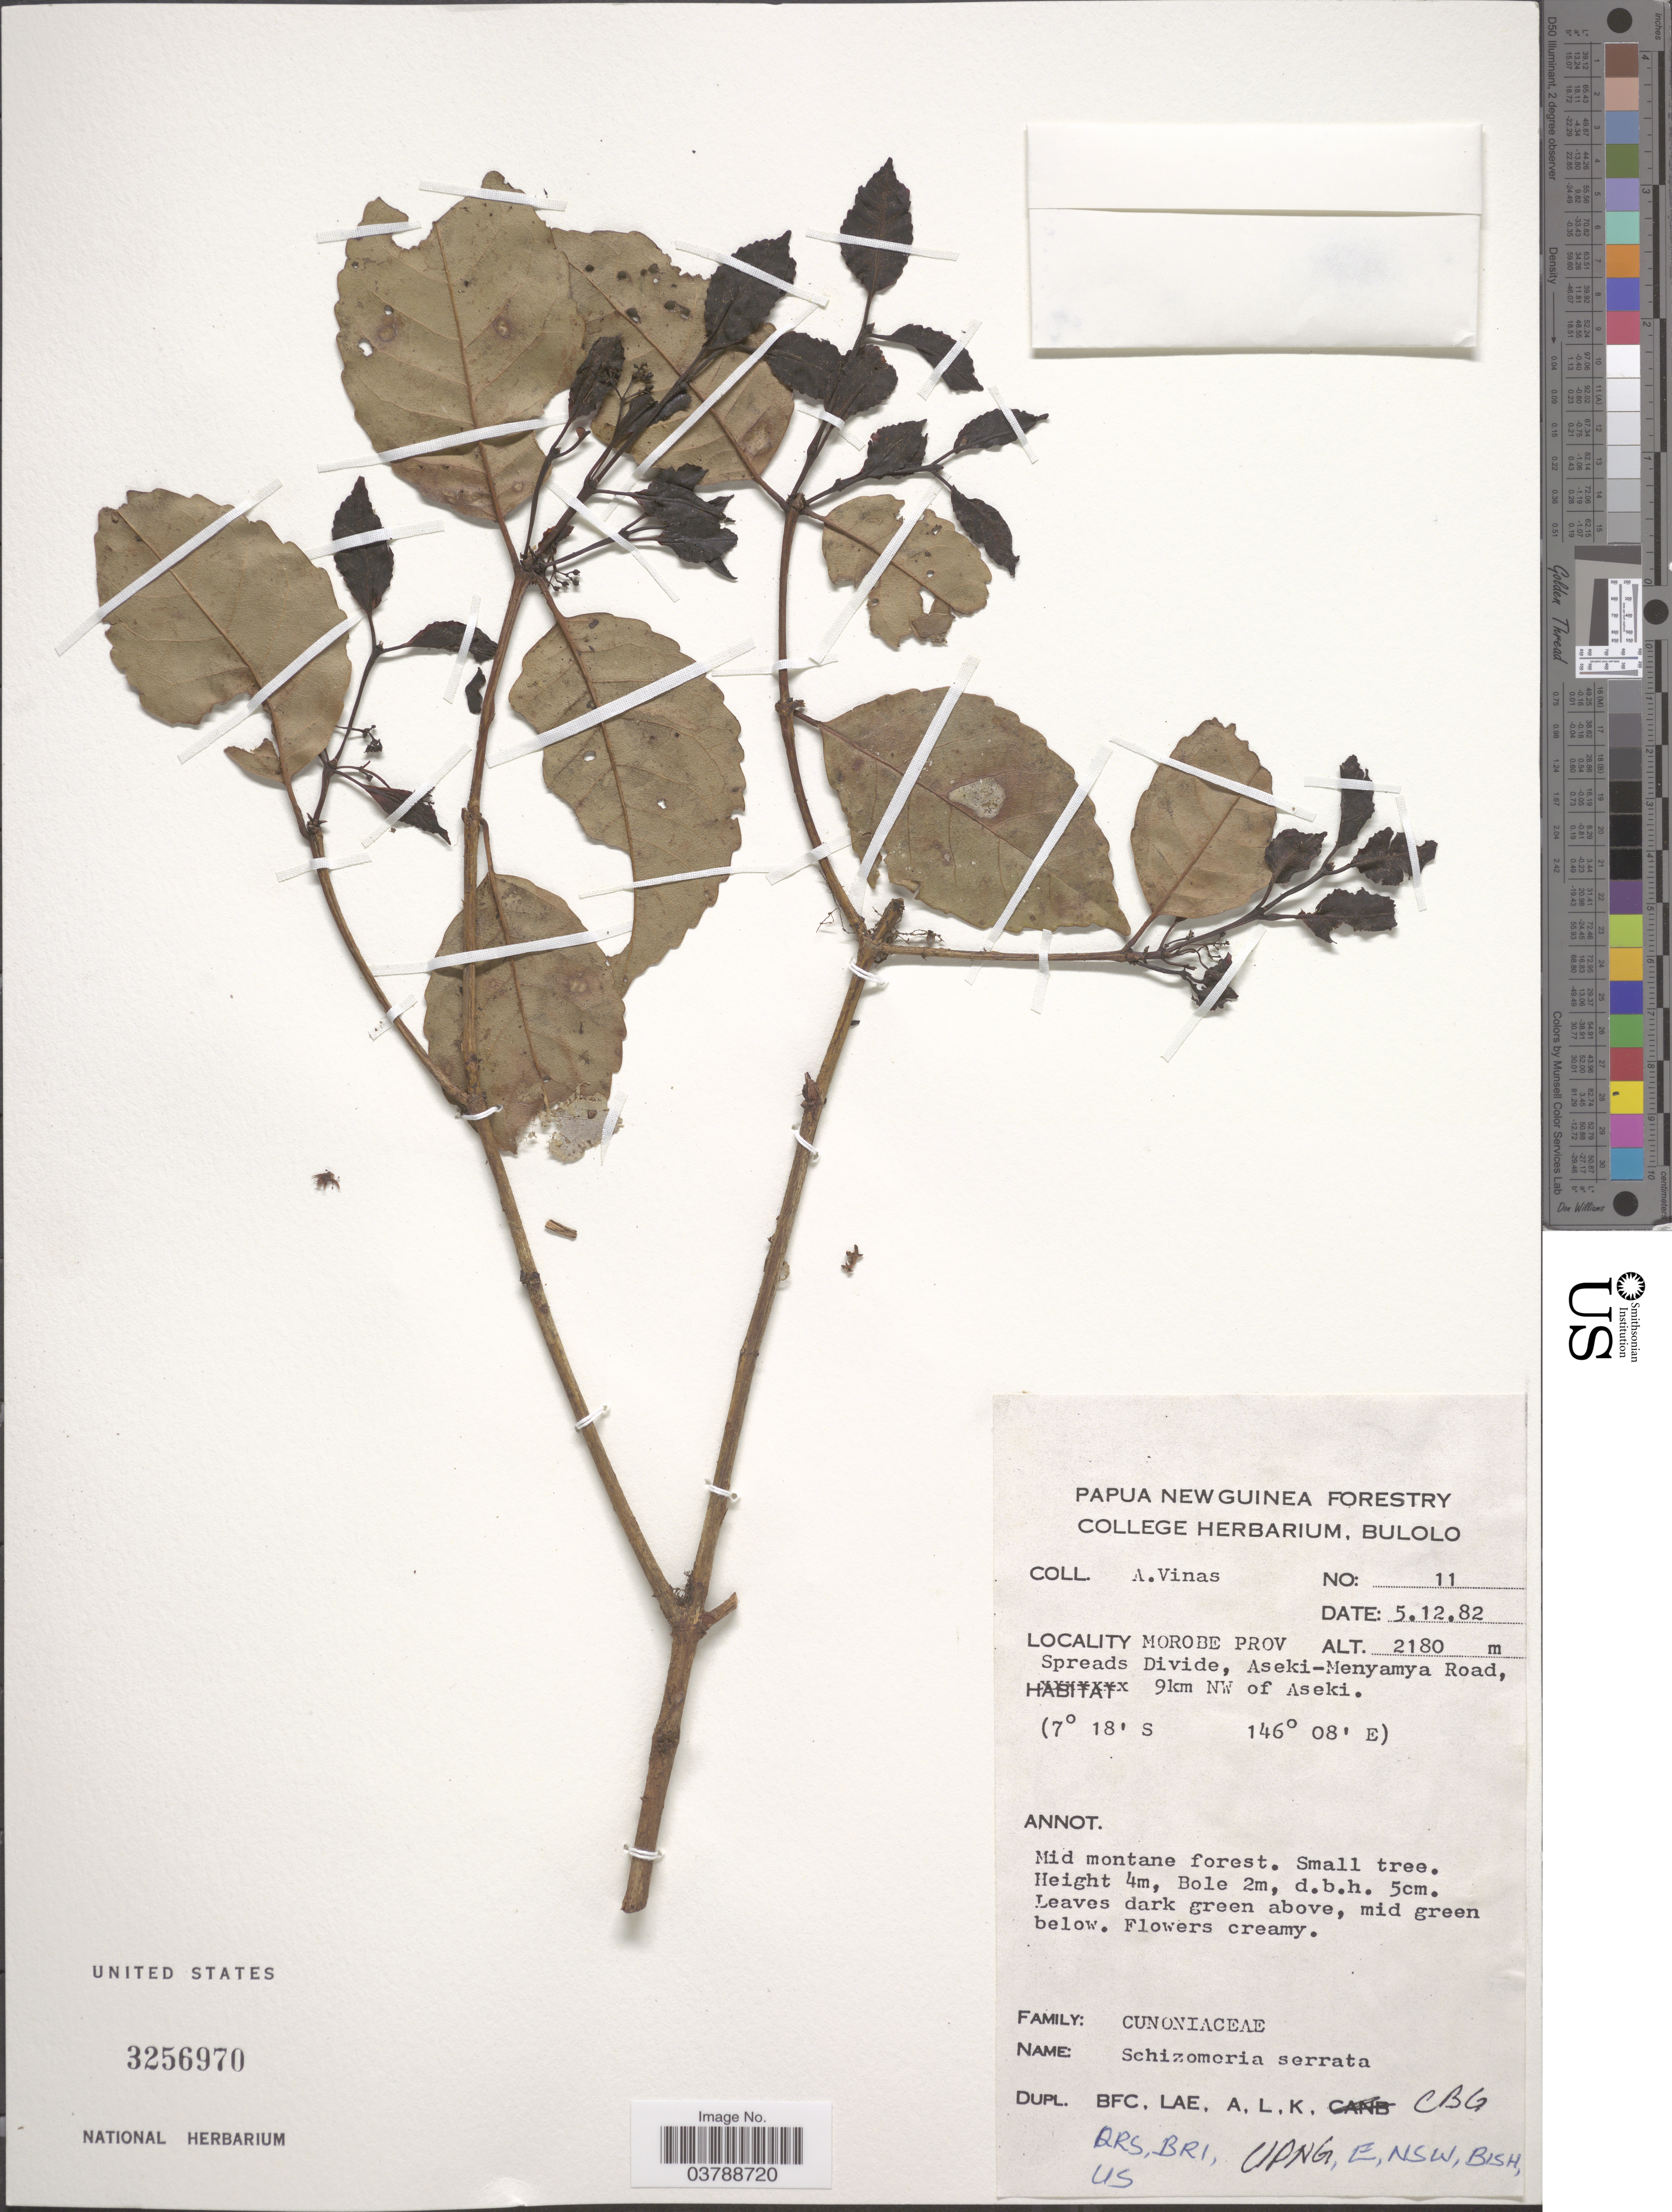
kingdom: Plantae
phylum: Tracheophyta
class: Magnoliopsida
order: Oxalidales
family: Cunoniaceae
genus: Schizomeria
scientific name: Schizomeria serrata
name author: (Hochr.) Hochr.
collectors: A. Vinas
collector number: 11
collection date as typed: Transcribed d/m/y: 5/12/82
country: Papua New Guinea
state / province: Morobe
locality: Morobe Prov. Spreads Divide, Aseki-Menyamya Road, 9 km NW of Aseki.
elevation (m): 2180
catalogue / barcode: US 3256970